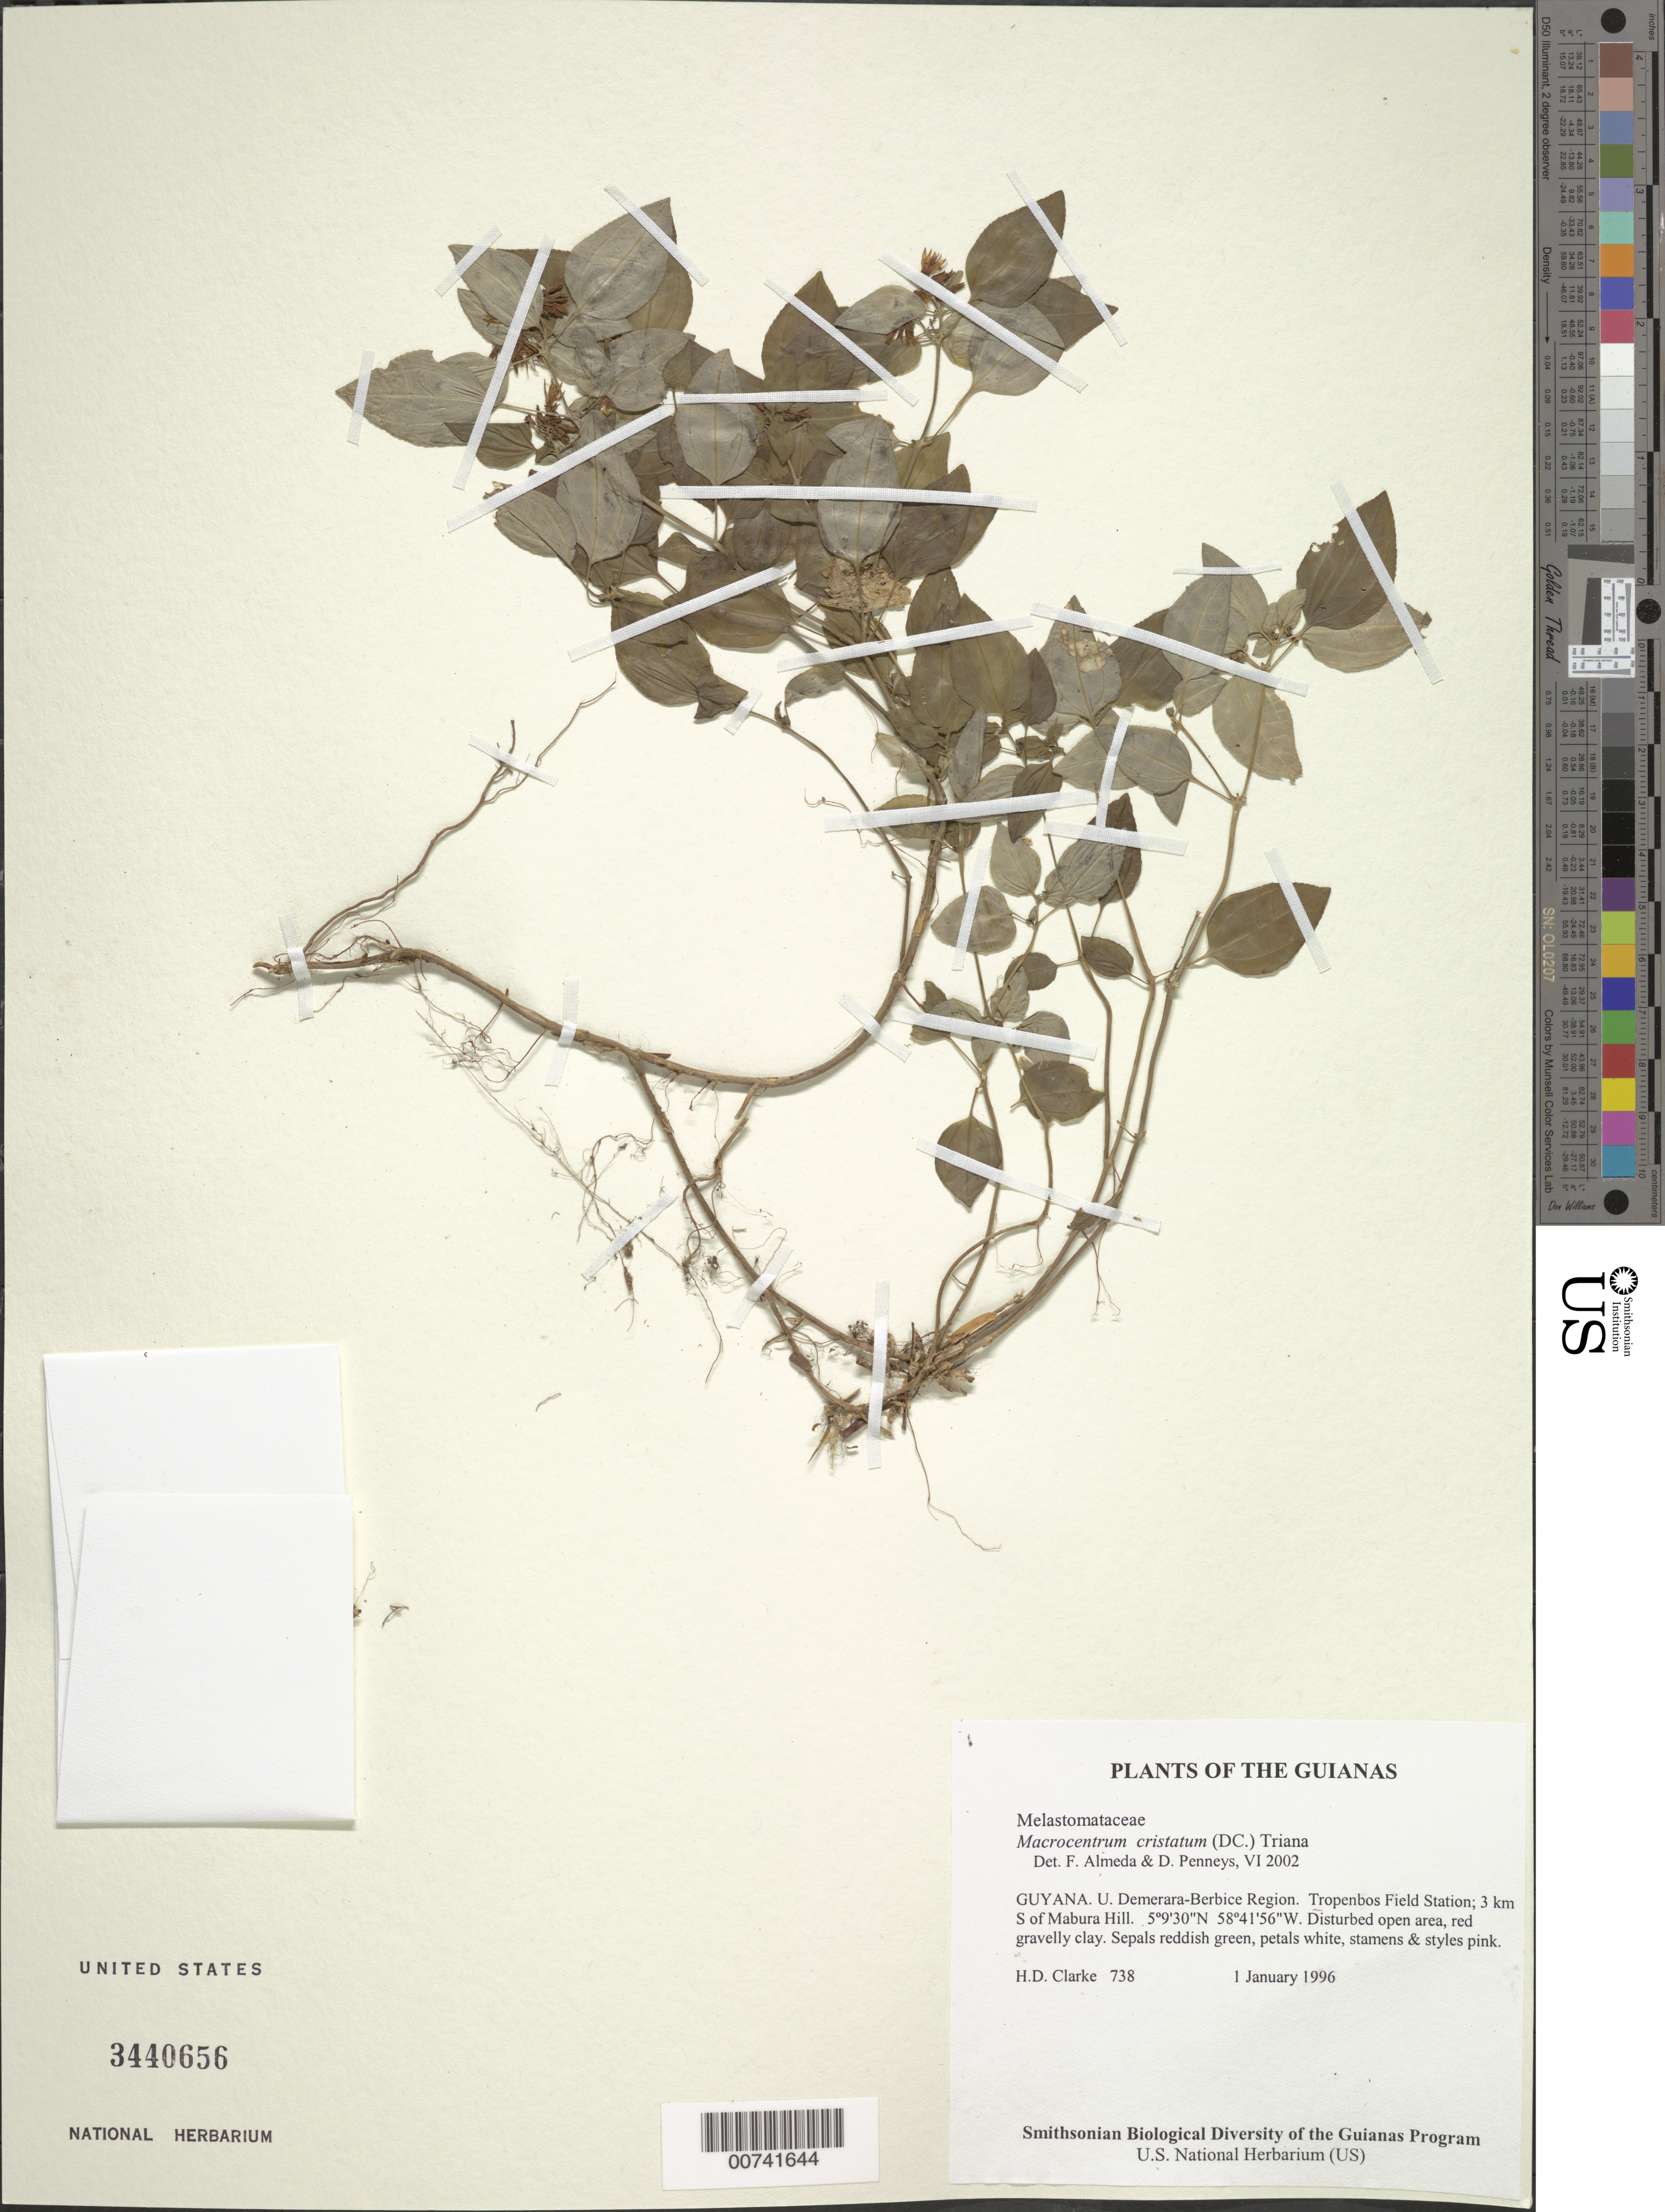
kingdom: Plantae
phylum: Tracheophyta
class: Magnoliopsida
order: Myrtales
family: Melastomataceae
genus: Macrocentrum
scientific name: Macrocentrum cristatum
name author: (DC.) Triana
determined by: Almeda, F.; Penneys, D. S.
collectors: H. D. Clarke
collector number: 738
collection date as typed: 1 January 1996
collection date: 1996-01-01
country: Guyana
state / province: U. Demerara-Berbice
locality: Tropenbos Field Station; 3 km S of Mabura Hill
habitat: Disturbed open area, red gravelly clay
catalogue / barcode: US 3440656